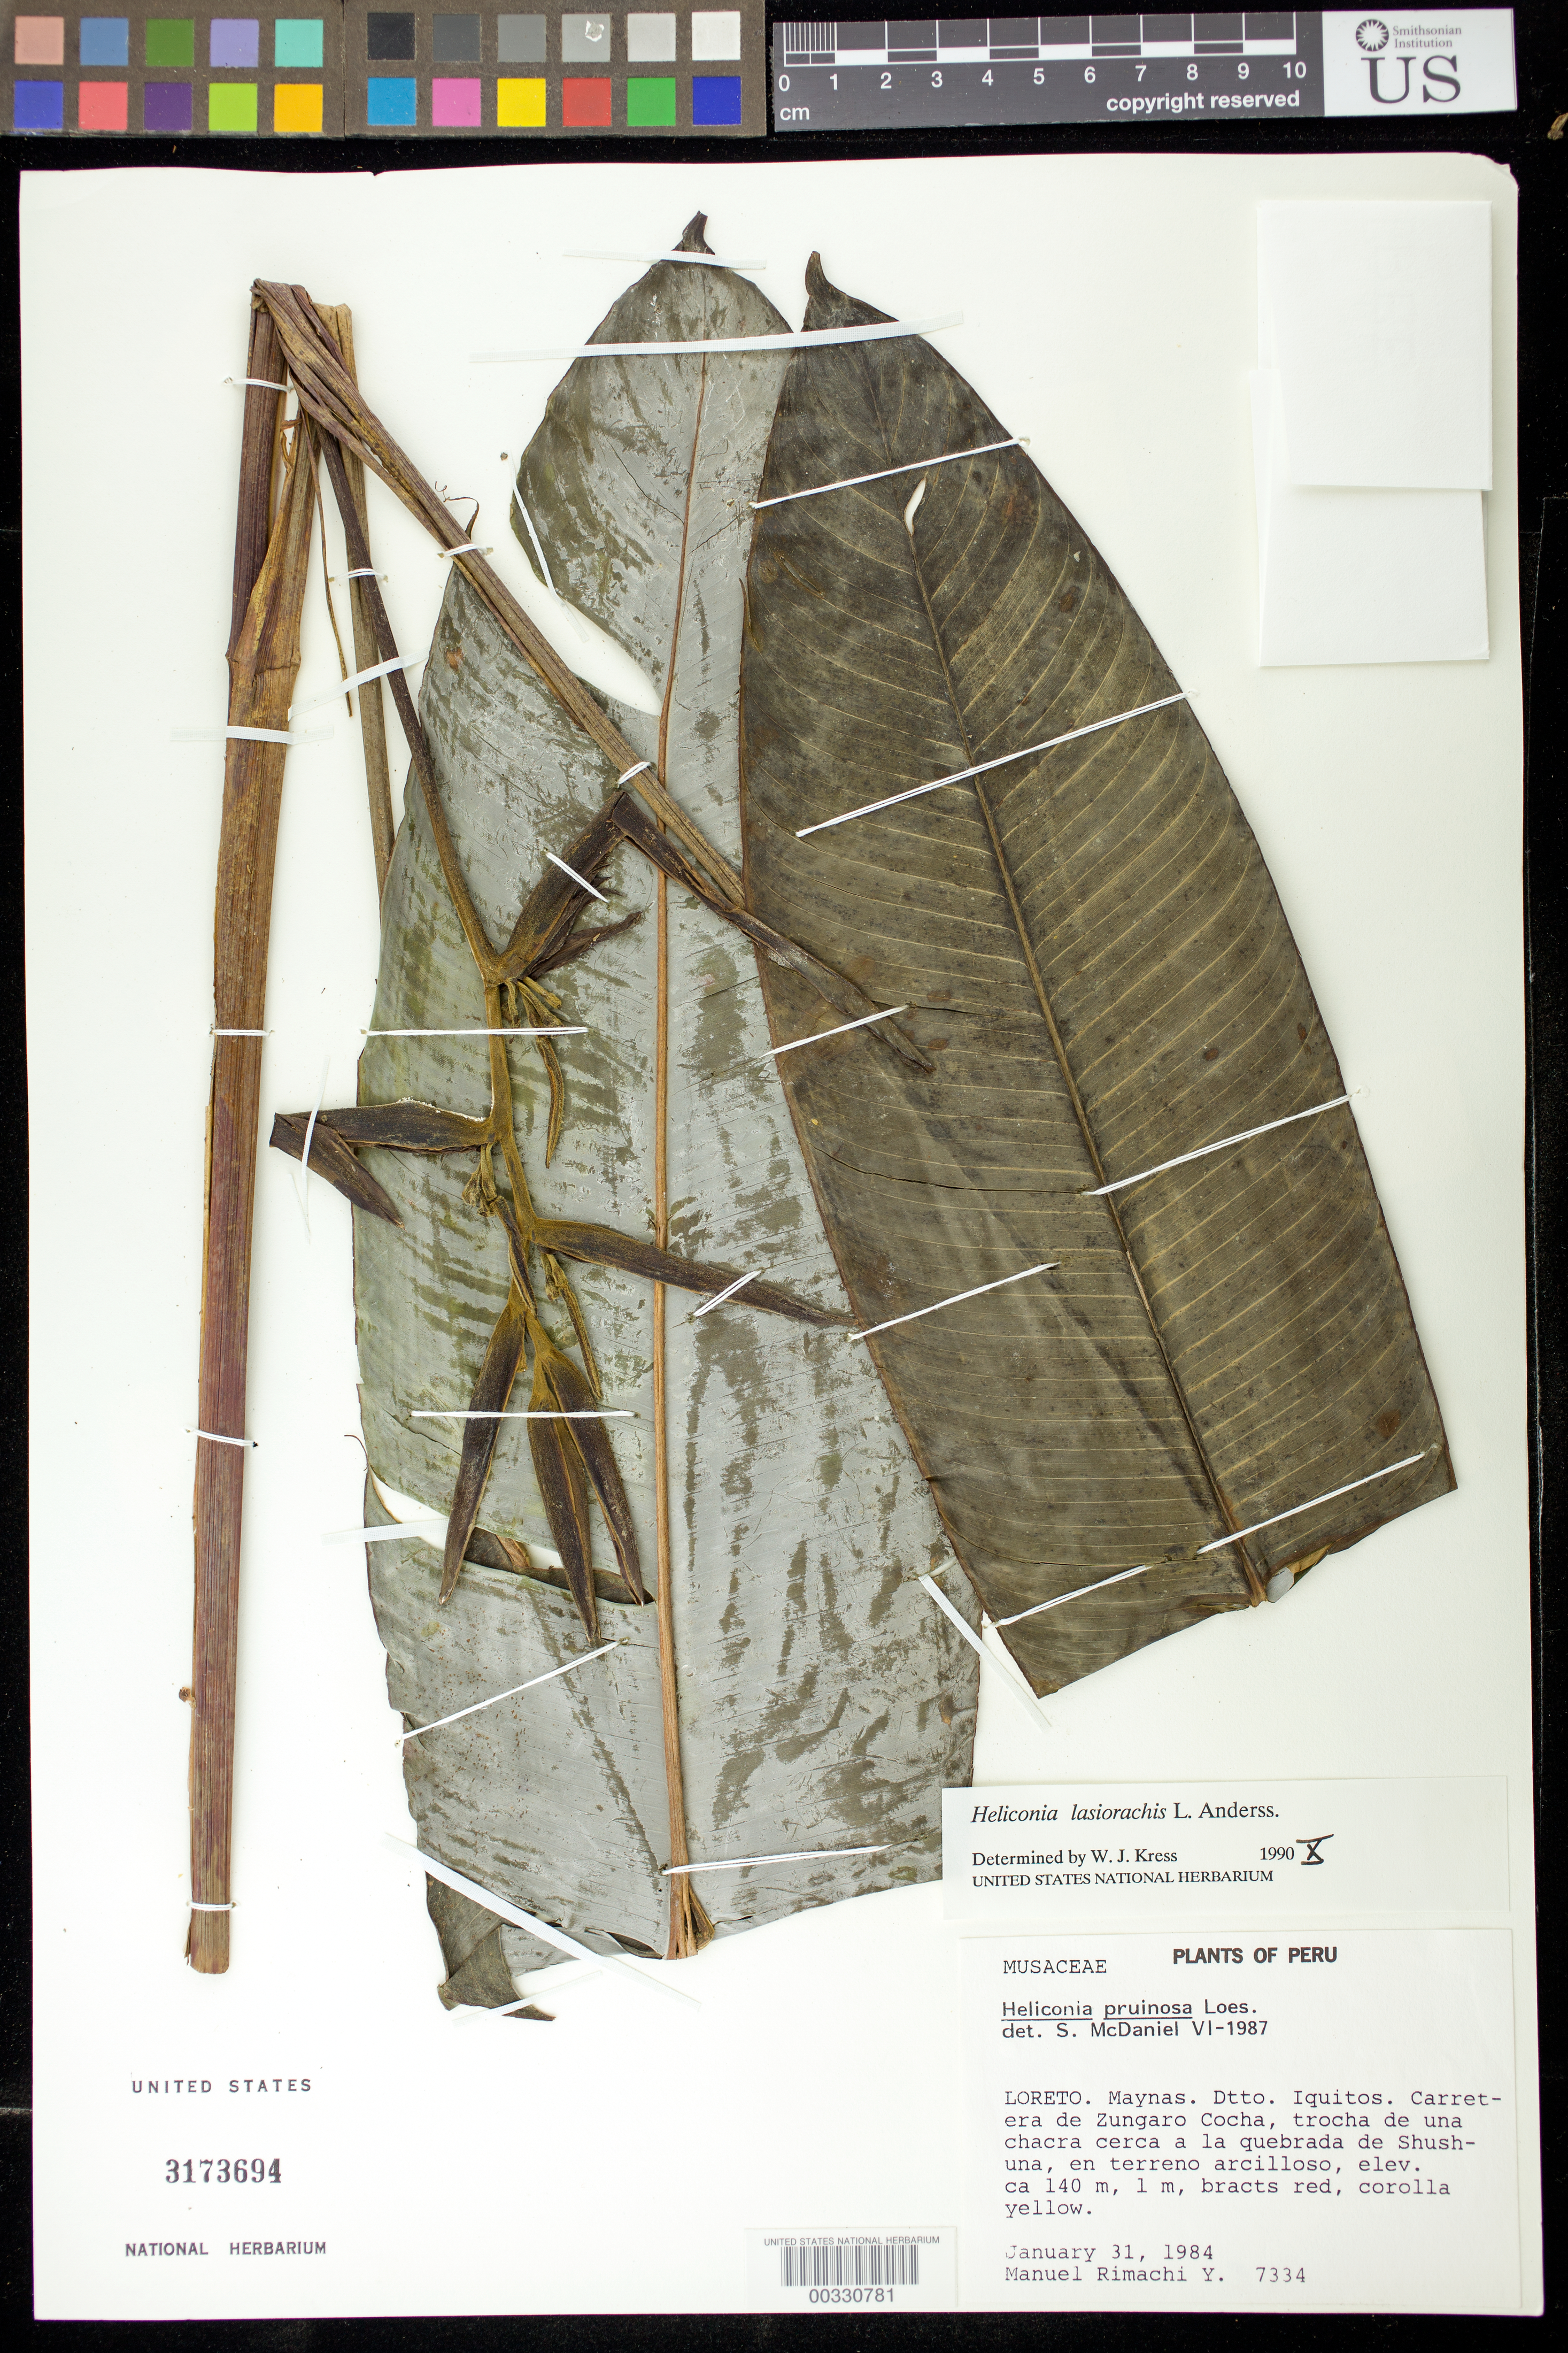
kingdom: Plantae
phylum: Tracheophyta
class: Liliopsida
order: Zingiberales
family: Heliconiaceae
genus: Heliconia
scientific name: Heliconia lasiorachis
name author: L. Andersson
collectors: M. Rimachi Y.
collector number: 7334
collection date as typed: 31 Jan 1984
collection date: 1984-01-31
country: Peru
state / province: Loreto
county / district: Maynas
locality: Dtto iquitos, highway from zungaro cocha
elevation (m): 140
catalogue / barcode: US 3173694